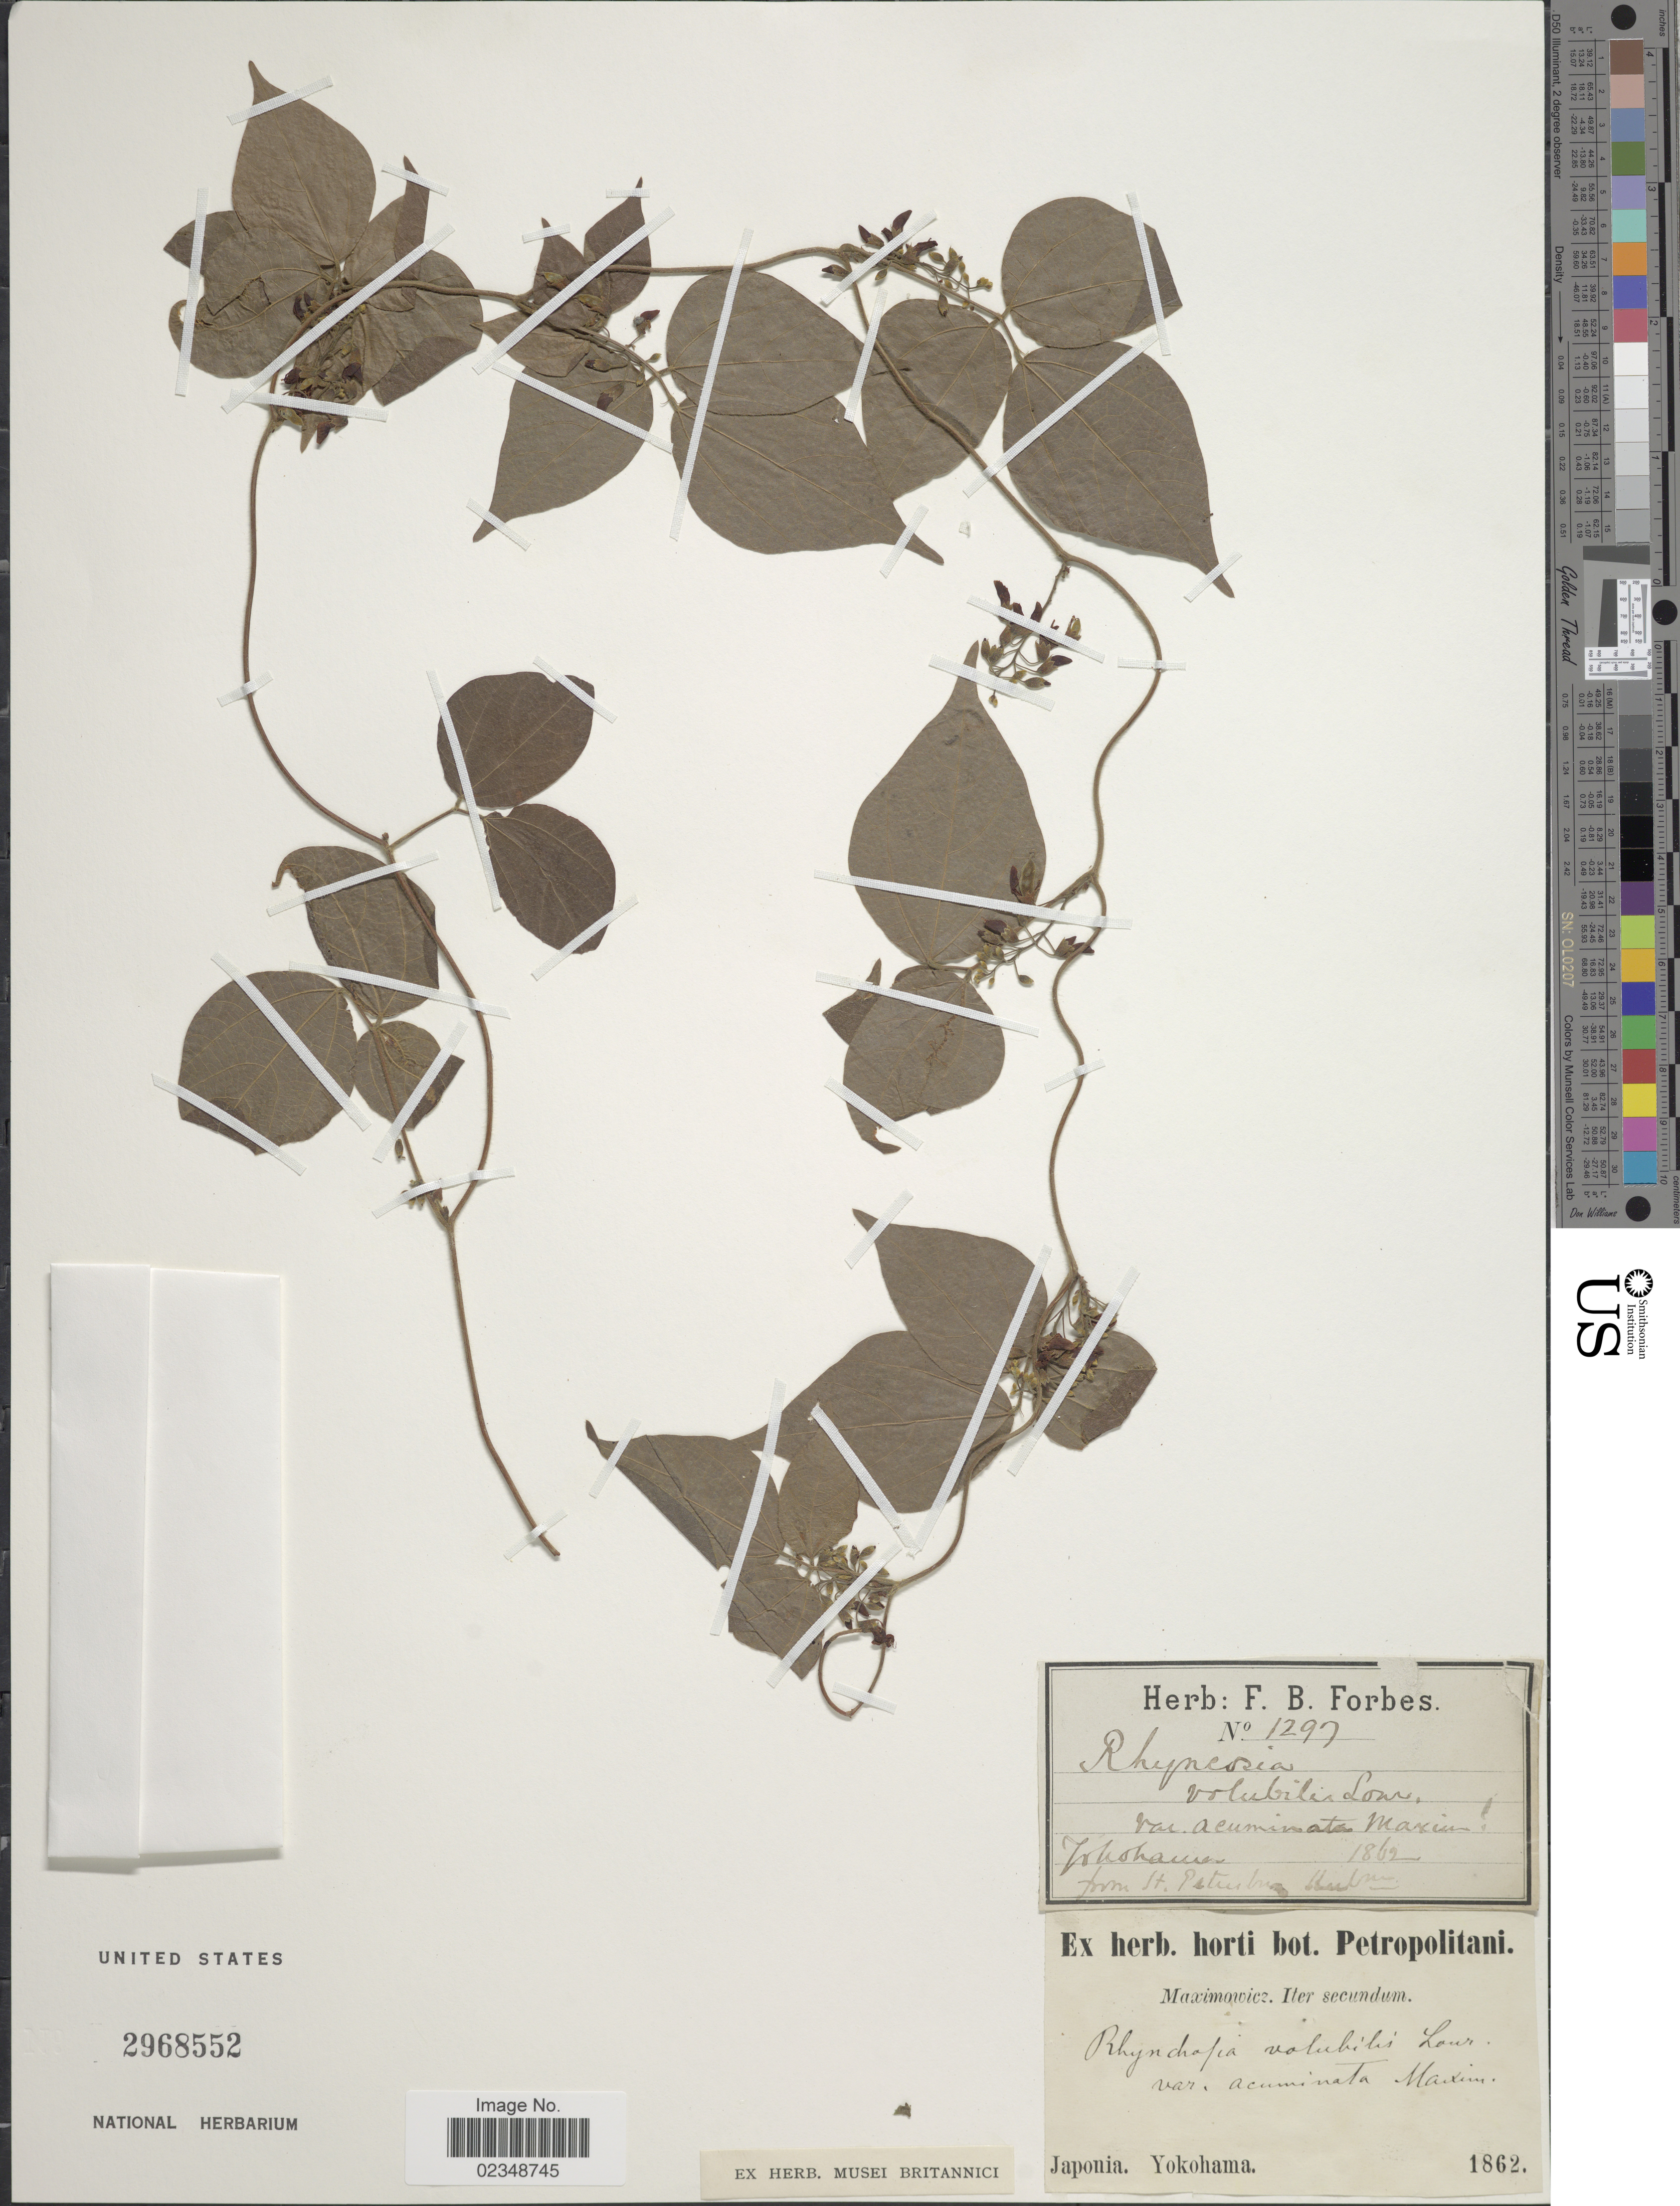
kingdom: Plantae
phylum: Tracheophyta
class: Magnoliopsida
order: Fabales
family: Fabaceae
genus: Rhynchosia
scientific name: Rhynchosia volubilis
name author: (Michx.) Wood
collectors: Maximowicz, --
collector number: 1297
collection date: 1862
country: Japan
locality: Japonia. Yokohama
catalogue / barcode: US 2968552